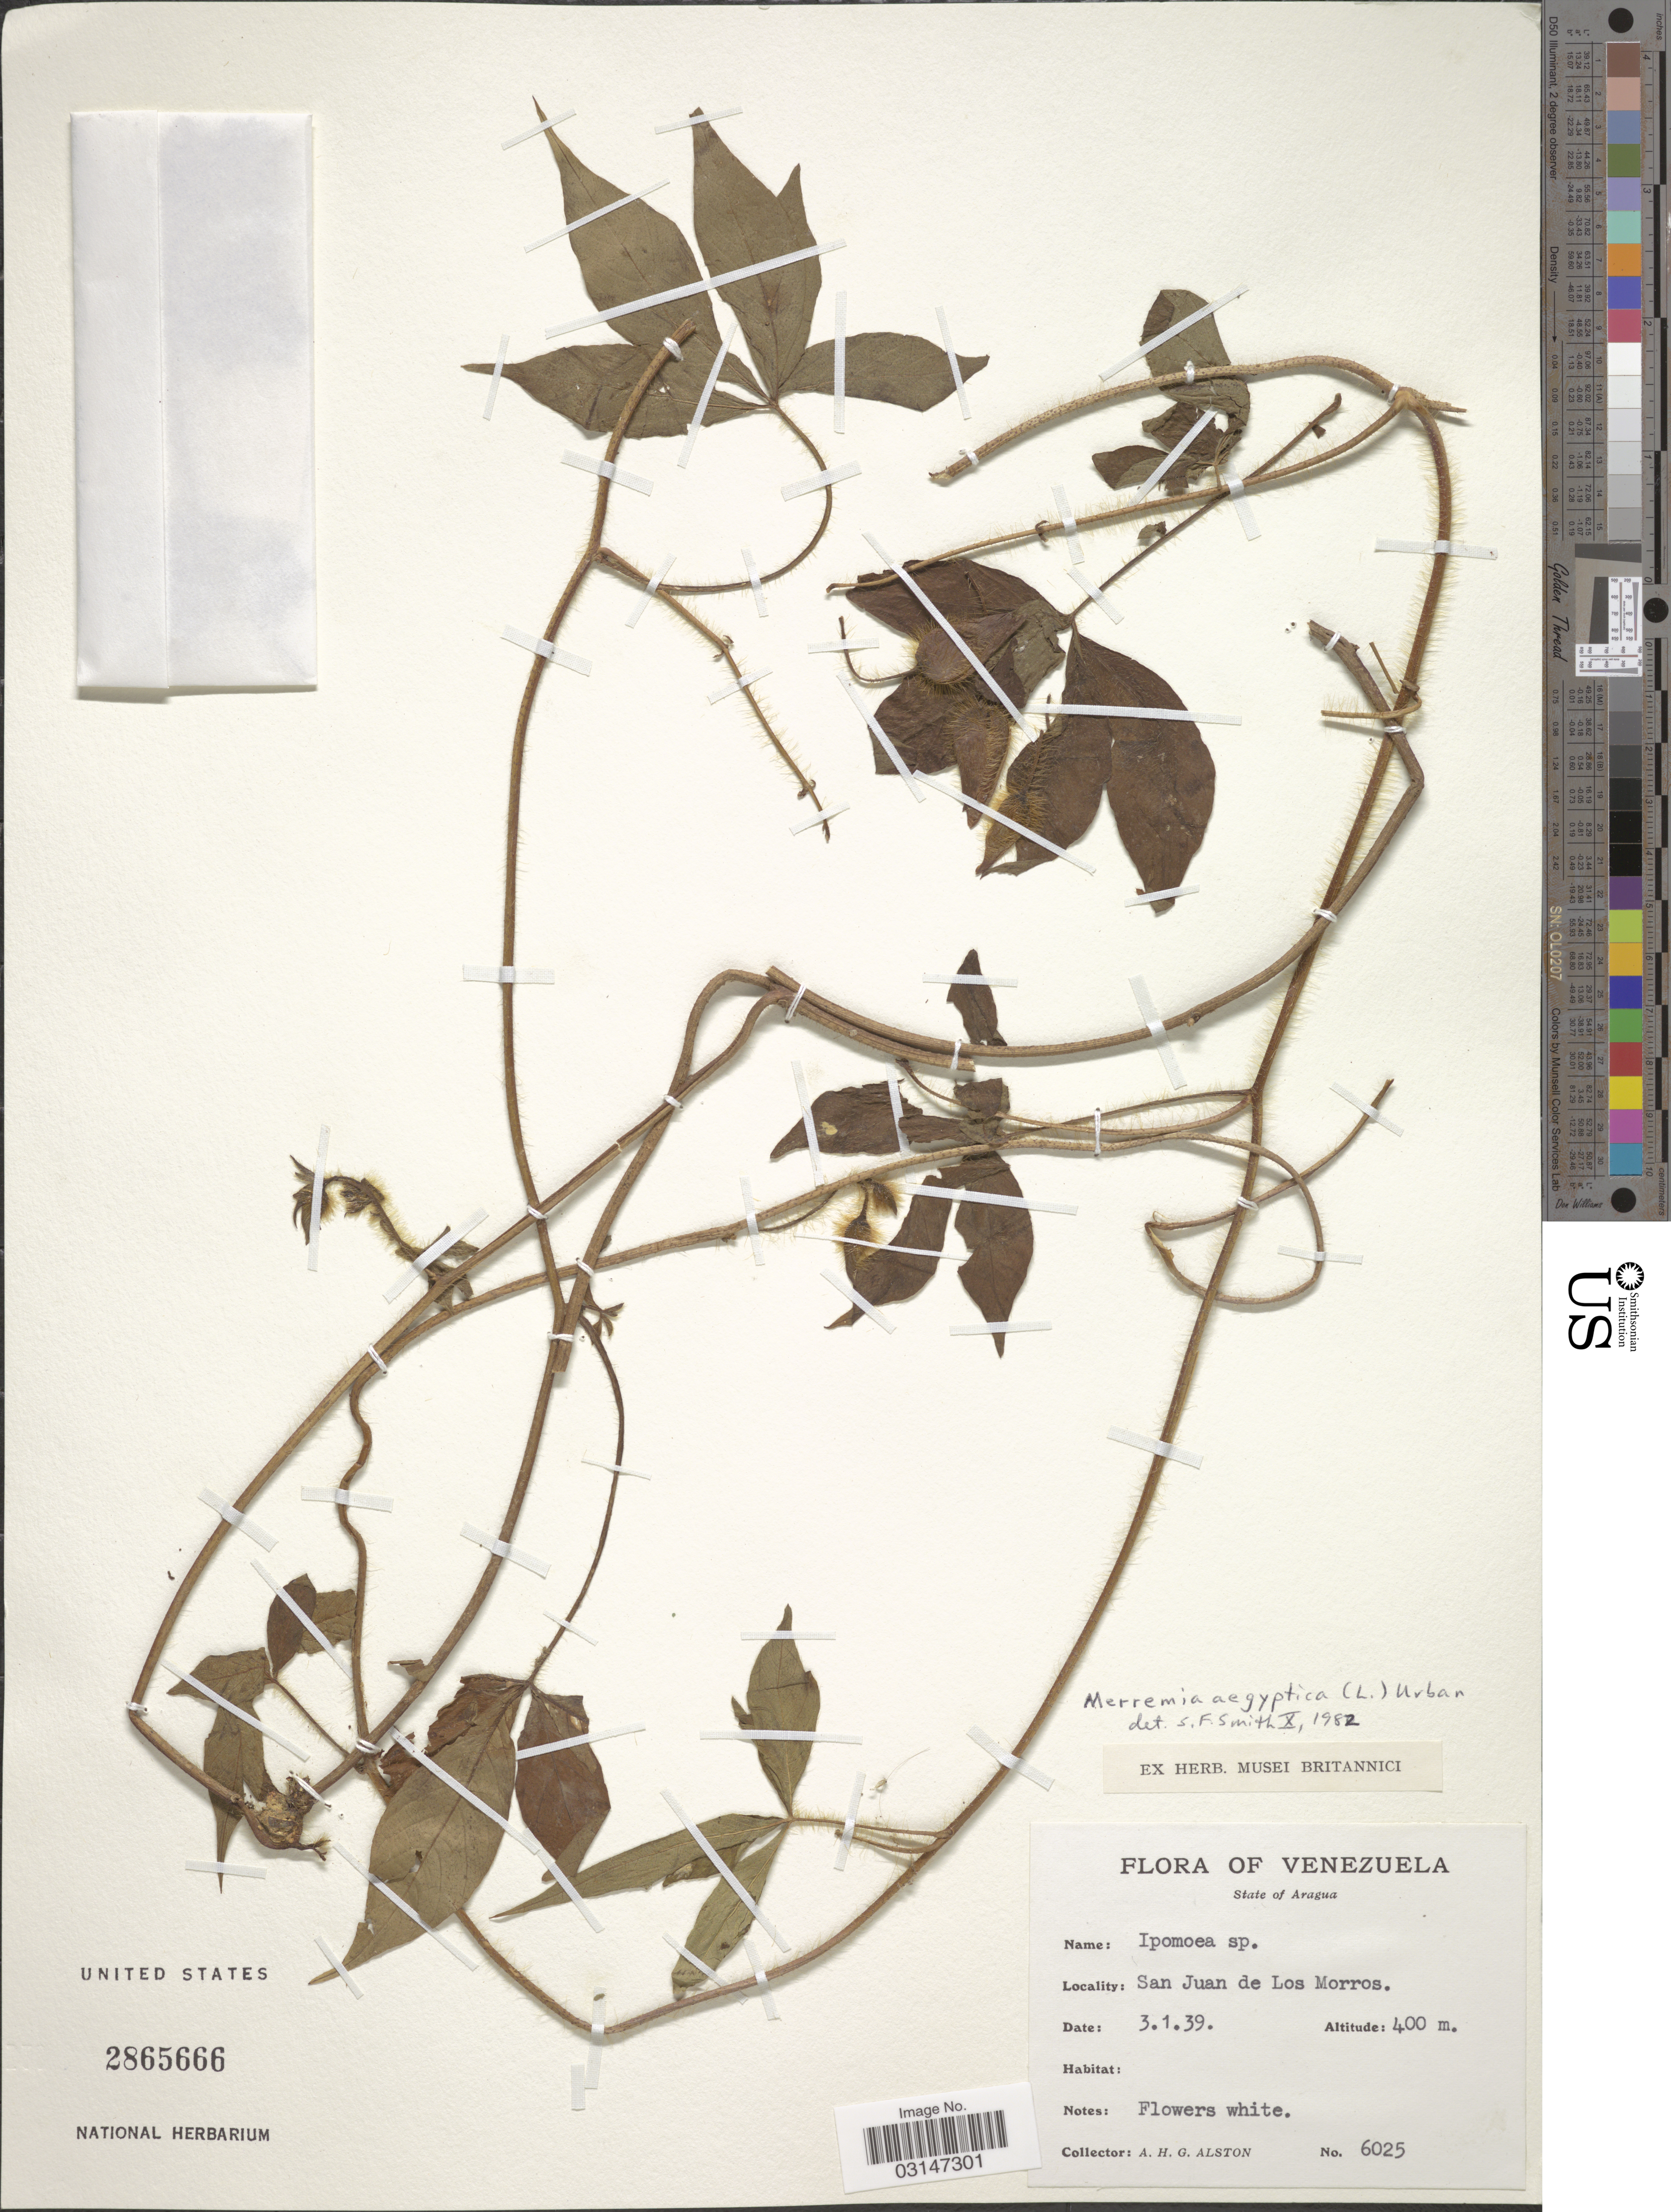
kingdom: Plantae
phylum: Tracheophyta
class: Magnoliopsida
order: Solanales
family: Convolvulaceae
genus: Merremia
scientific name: Merremia aegyptia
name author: (L.) Urb.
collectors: A. H. Alston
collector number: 6025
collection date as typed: Transcribed d/m/y: 3/1/39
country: Venezuela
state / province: Aragua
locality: San Juan de Los Morros.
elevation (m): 400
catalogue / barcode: US 2865666